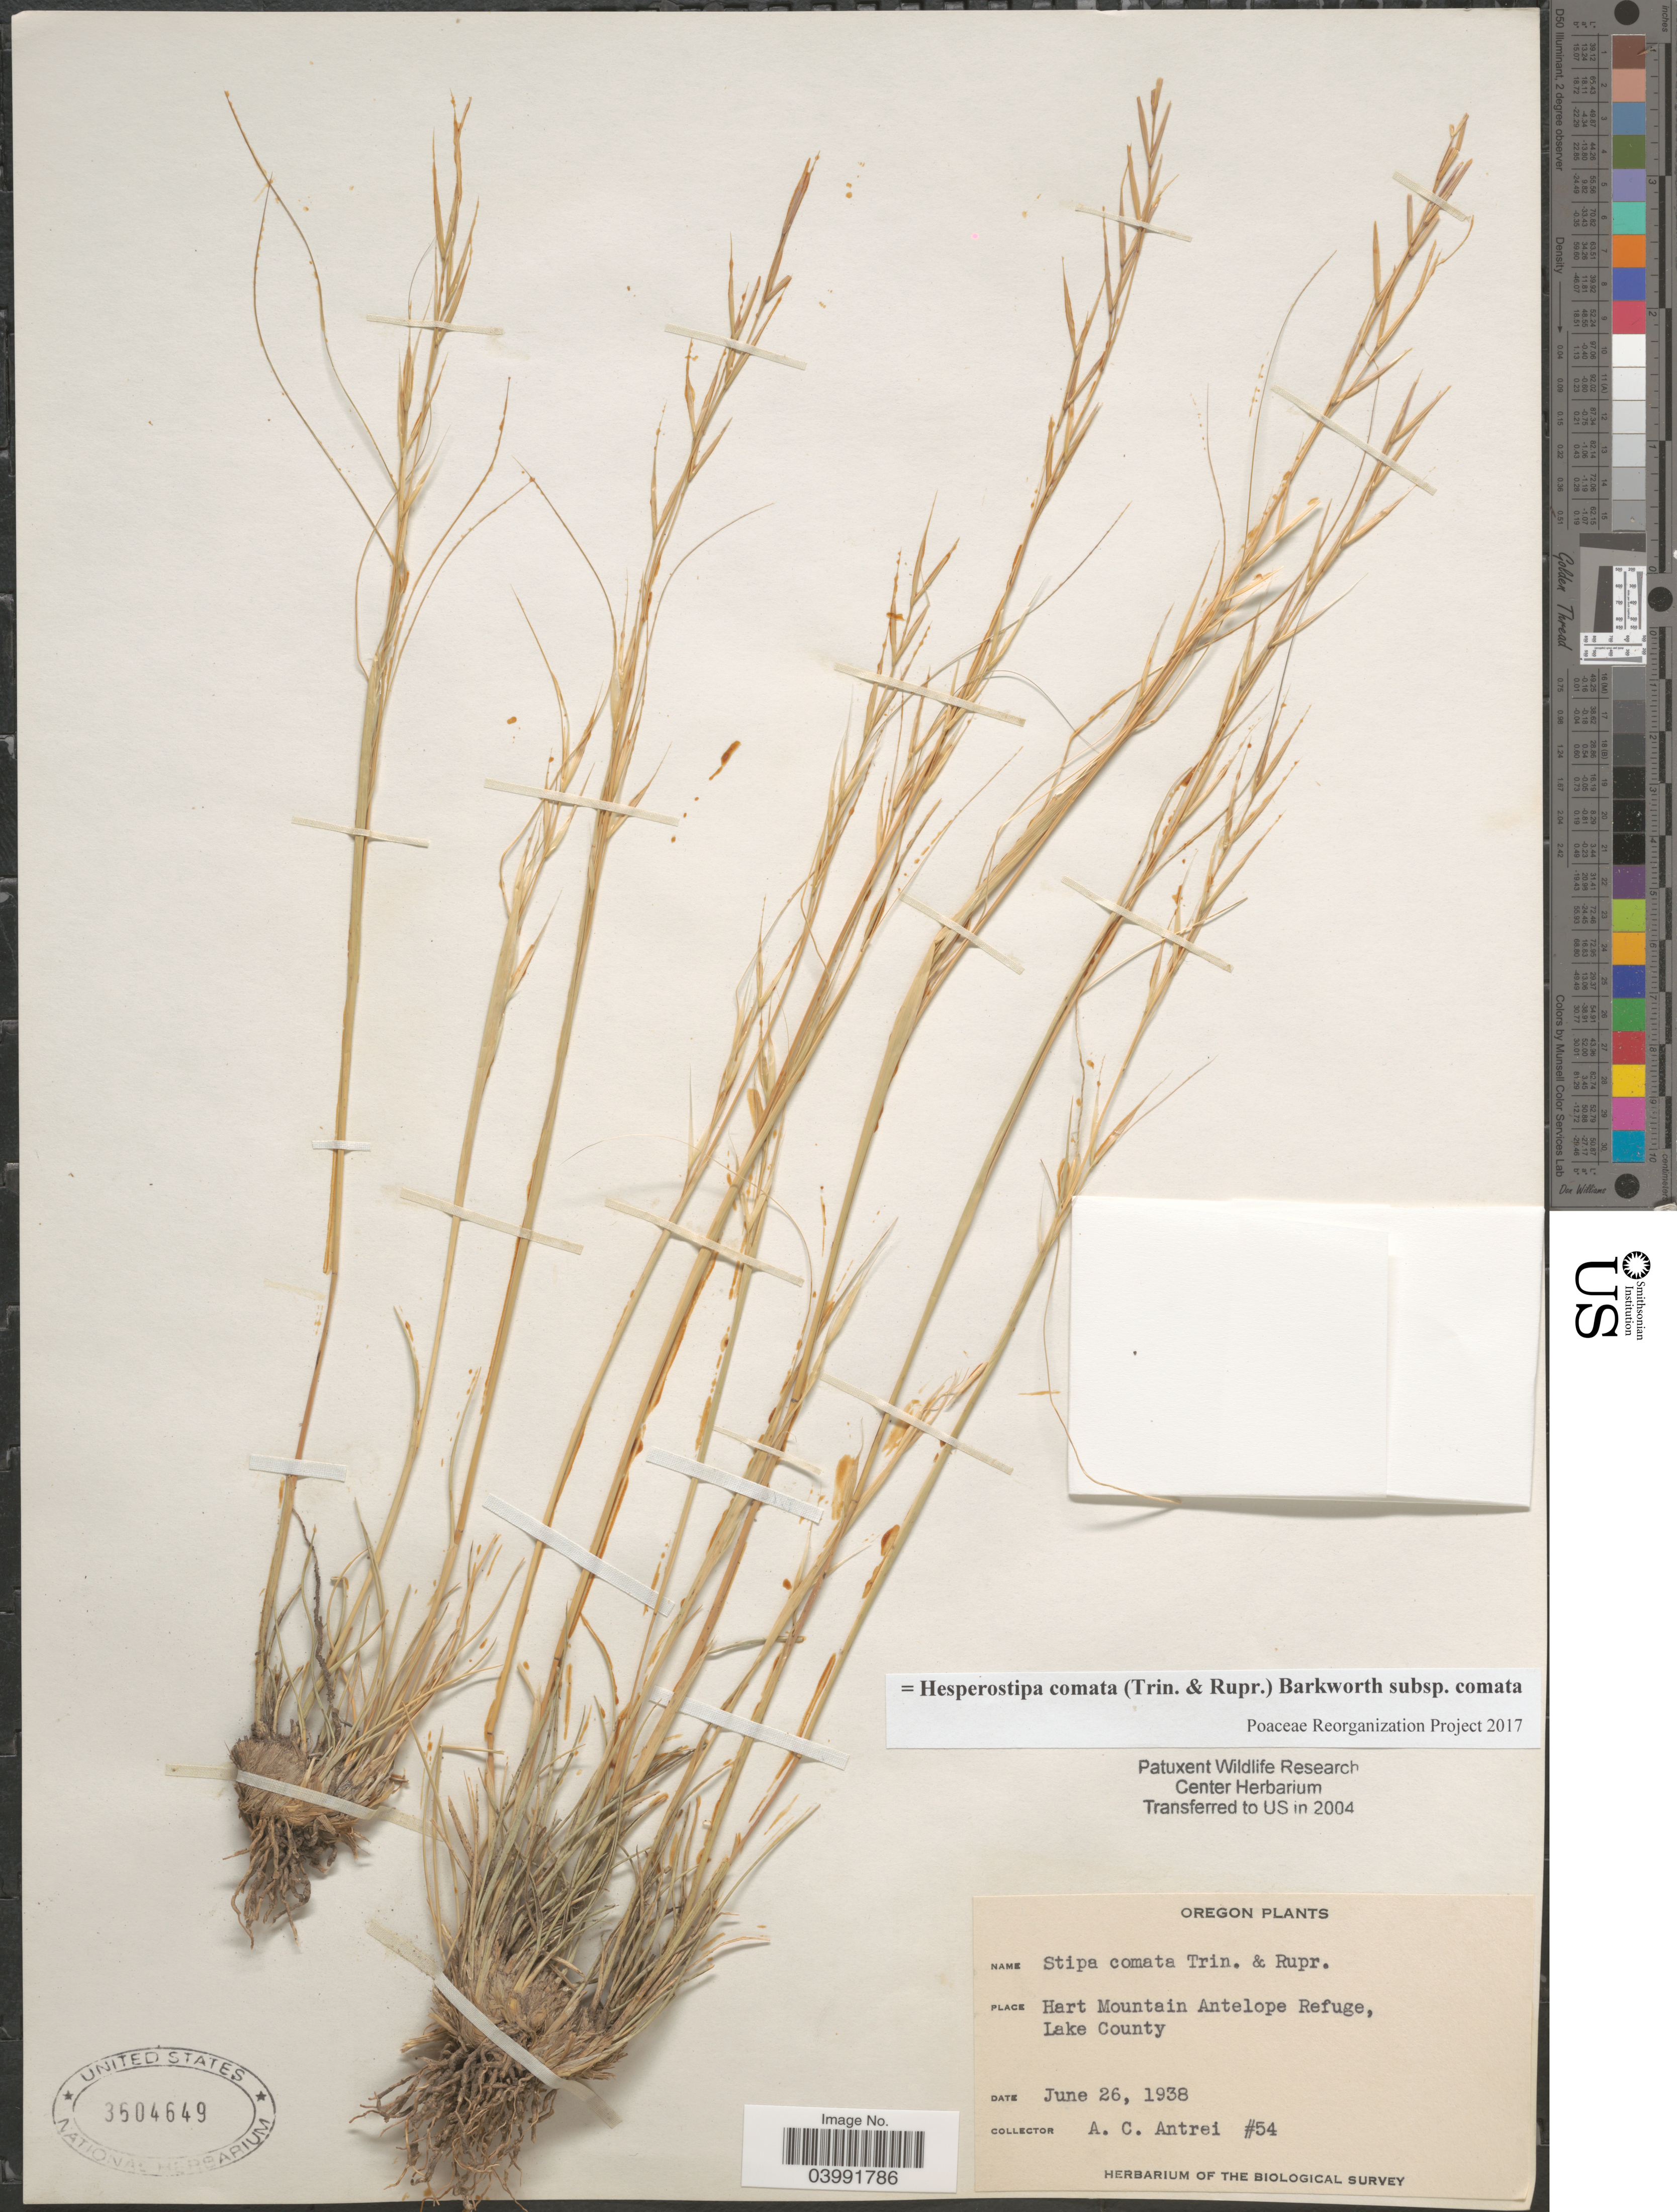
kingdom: Plantae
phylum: Tracheophyta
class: Liliopsida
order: Poales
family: Poaceae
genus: Hesperostipa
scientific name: Hesperostipa comata subsp. comata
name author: (Trin. & Rupr.) Barkworth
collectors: A. Antrei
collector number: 54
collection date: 1938-06-26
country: United States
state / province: Oregon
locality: Hart Mountain Antelope Refuge, Lake County.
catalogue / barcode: US 3604649